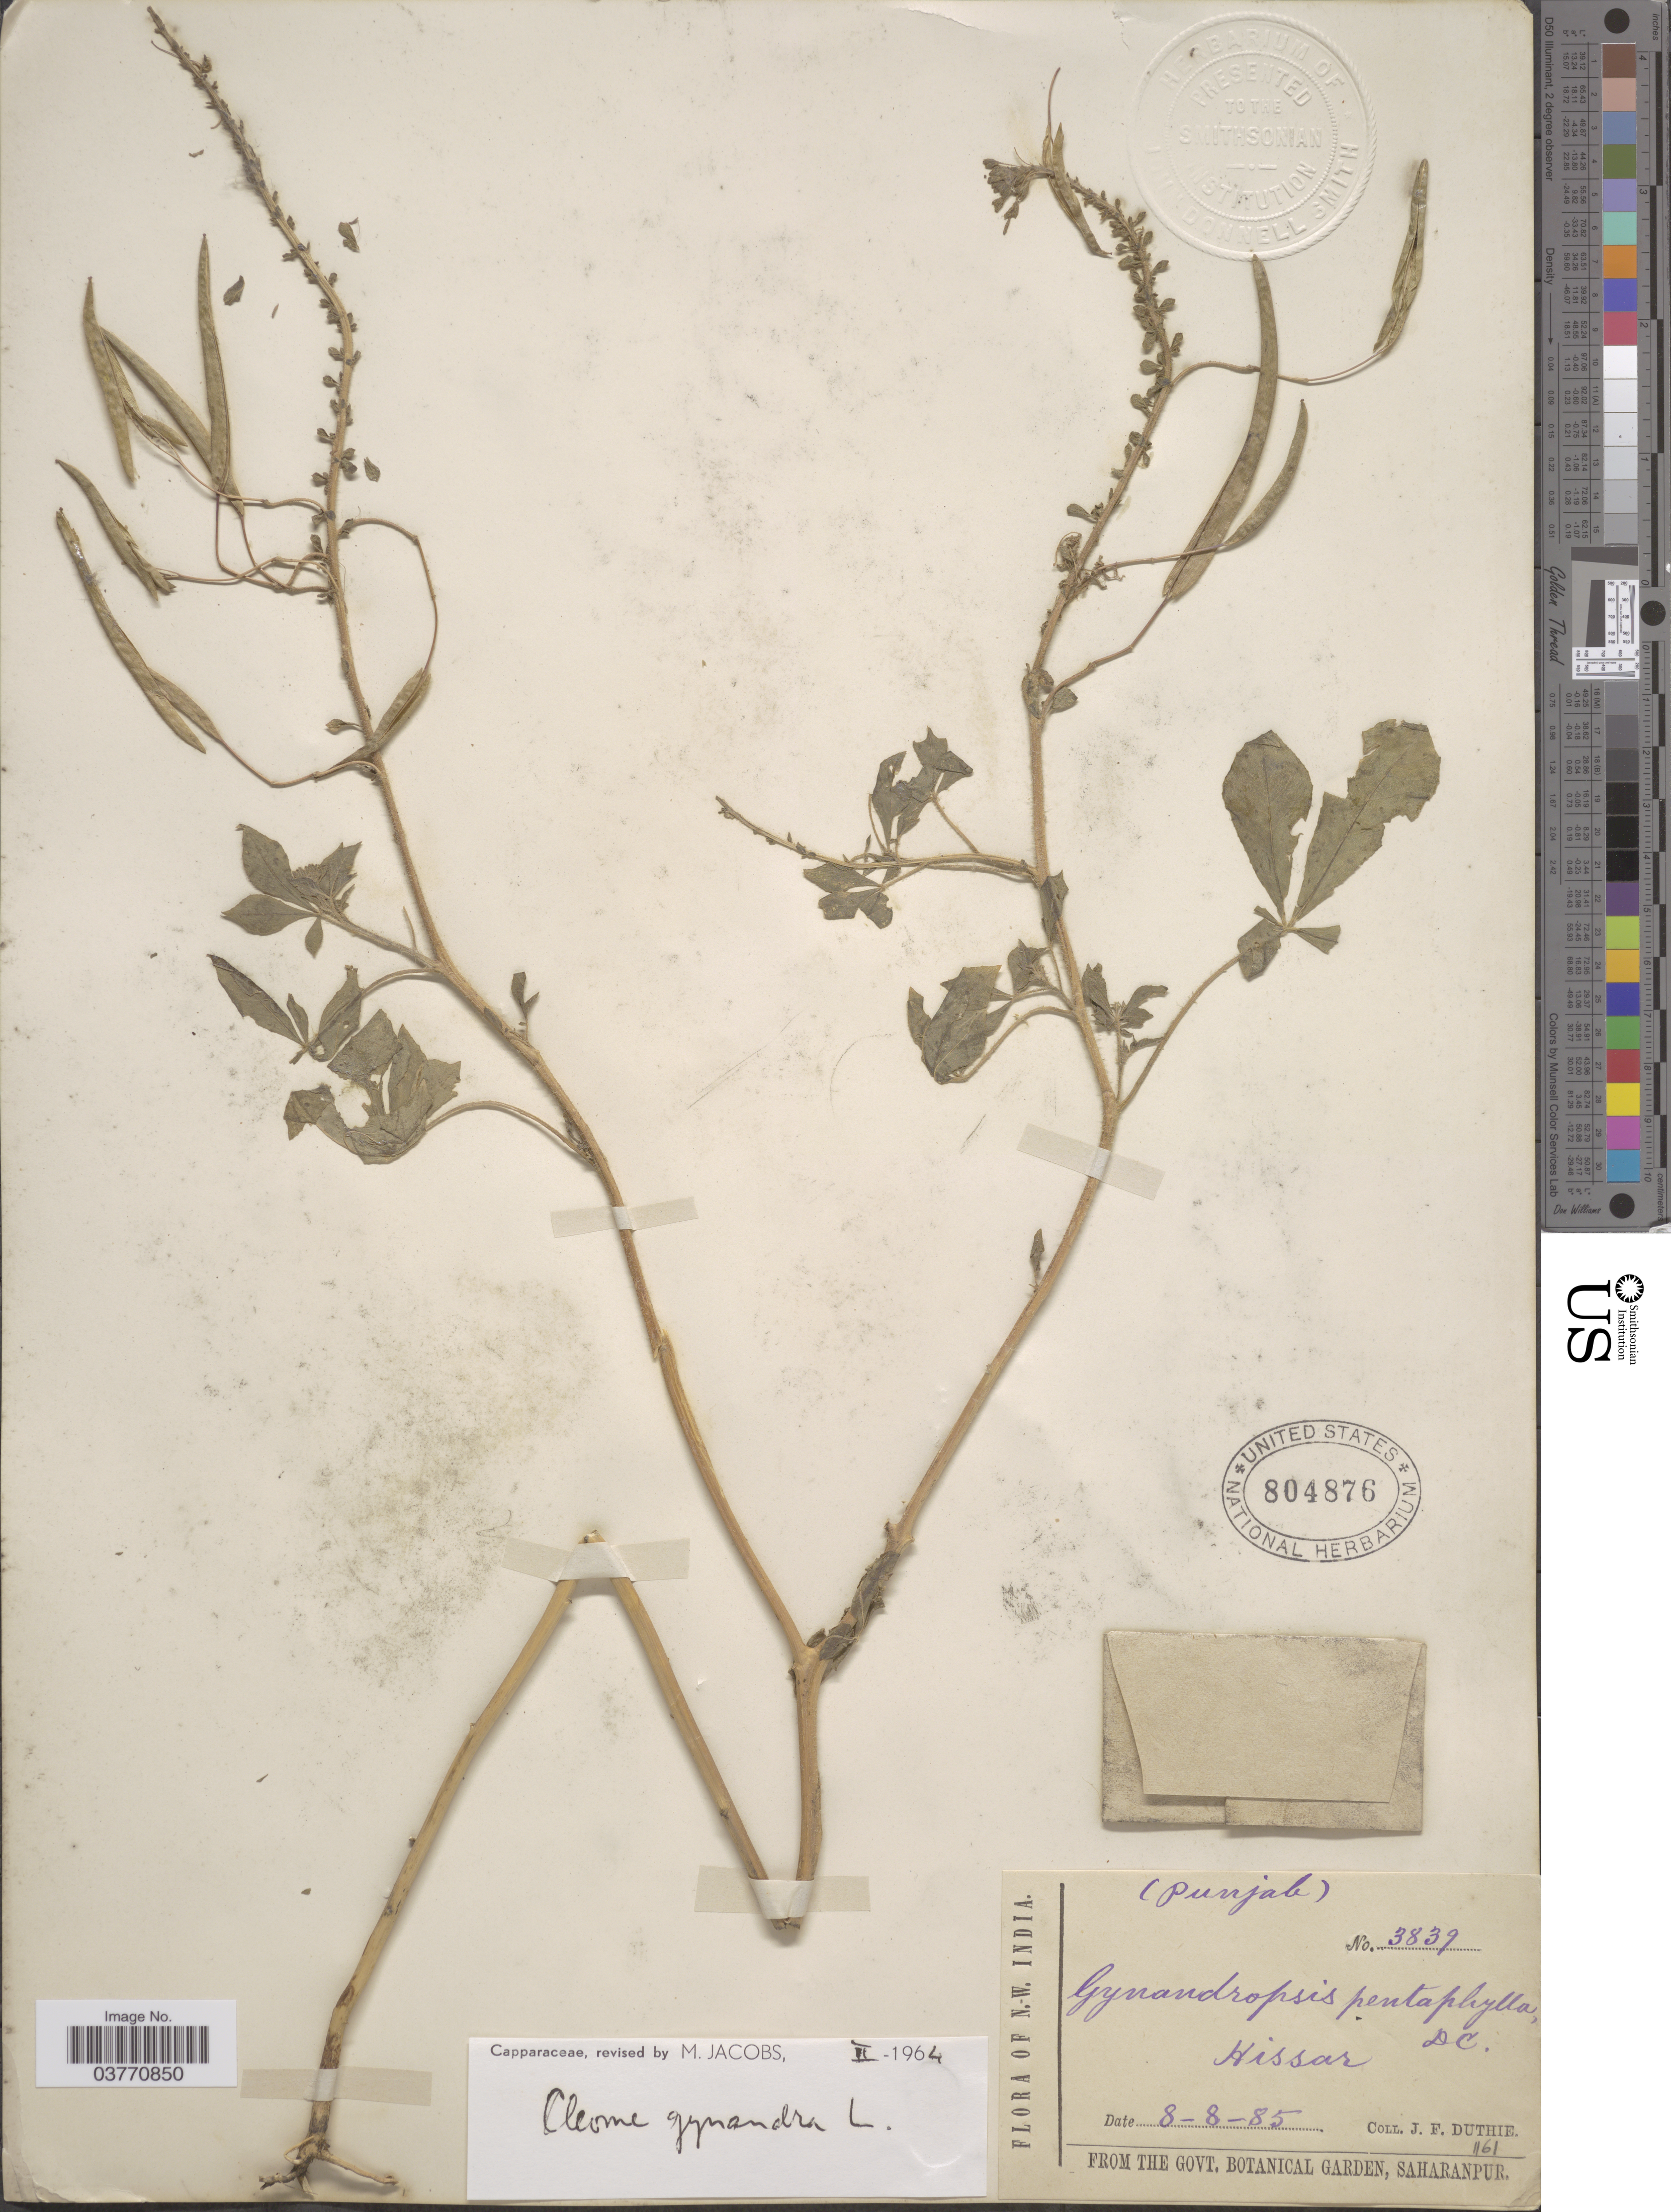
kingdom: Plantae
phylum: Tracheophyta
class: Magnoliopsida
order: Brassicales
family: Cleomaceae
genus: Gynandropsis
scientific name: Gynandropsis gynandra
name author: (L.) Briq.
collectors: J. F. Duthie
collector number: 3839/1161?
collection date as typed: Transcribed d/m/y: 8/8/85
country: India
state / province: Punjab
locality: N.W. India. Hissar.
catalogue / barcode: US 804876